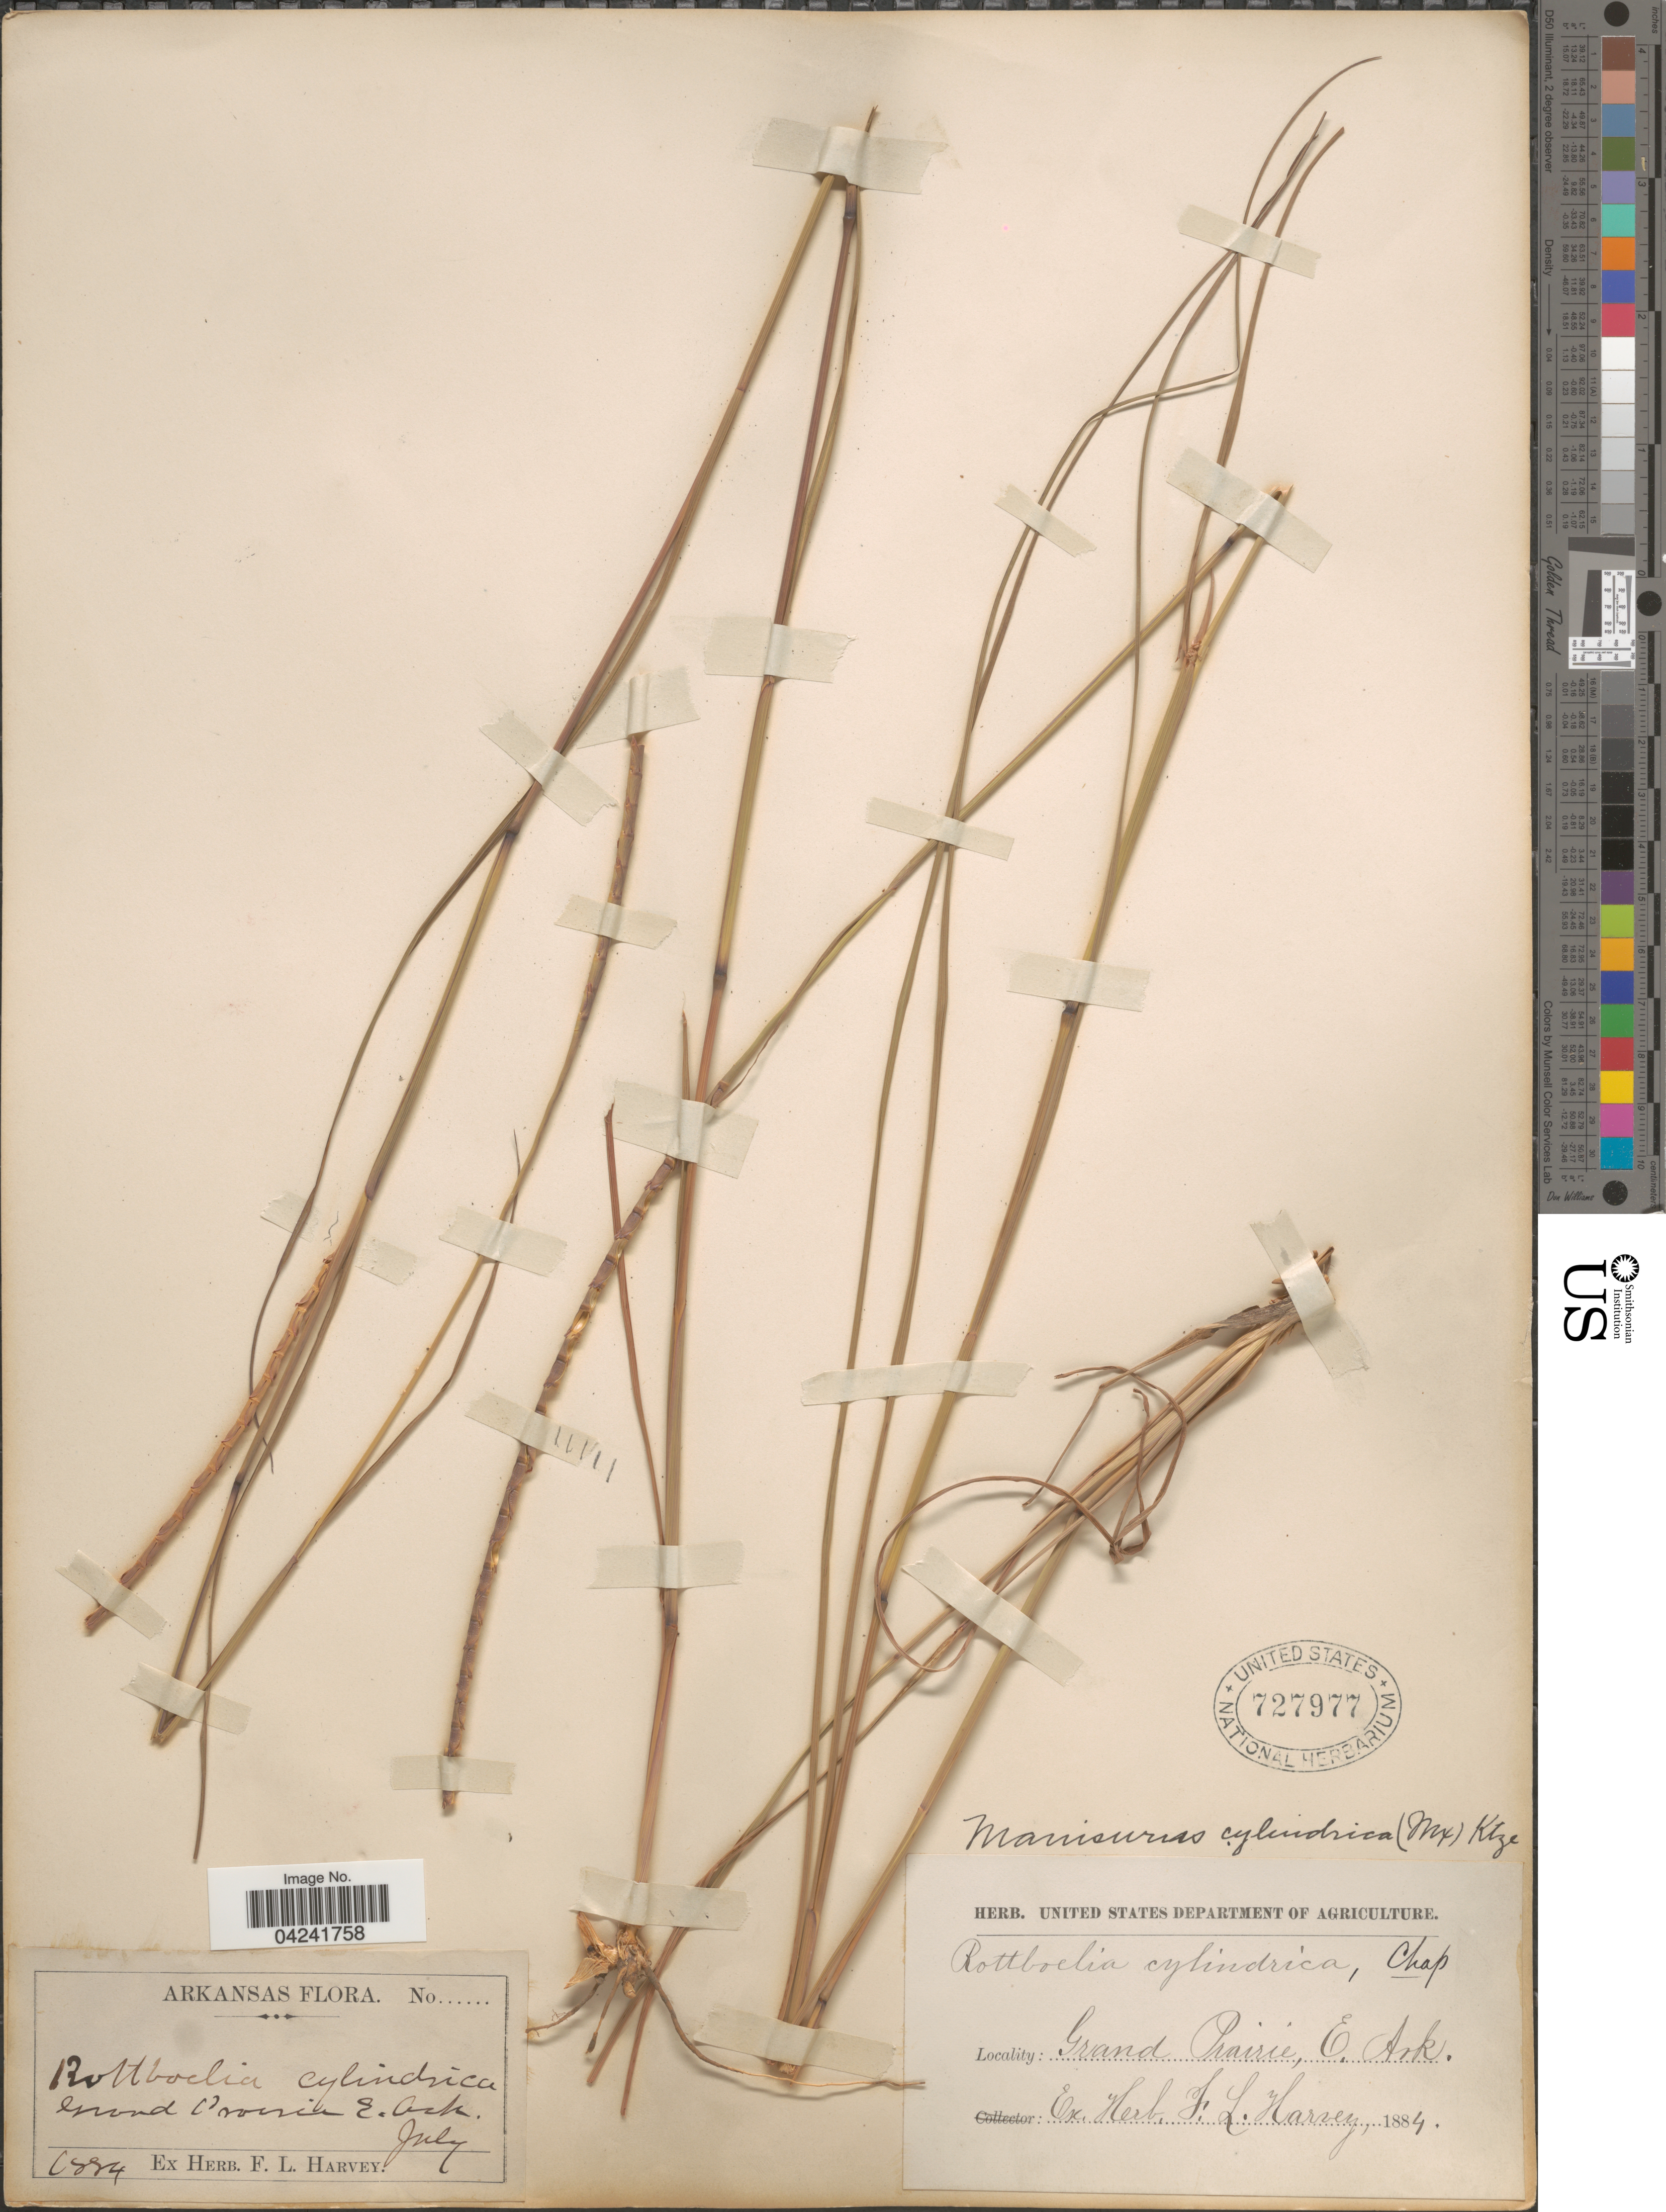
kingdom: Plantae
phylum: Tracheophyta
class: Liliopsida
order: Poales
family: Poaceae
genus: Mnesithea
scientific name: Mnesithea cylindrica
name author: (Michx.) de Koning & Sosef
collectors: ex herb. F. L. Harvey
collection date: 1884-07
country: United States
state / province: Arkansas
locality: Grand Prairie, E. Ark.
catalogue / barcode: US 727977